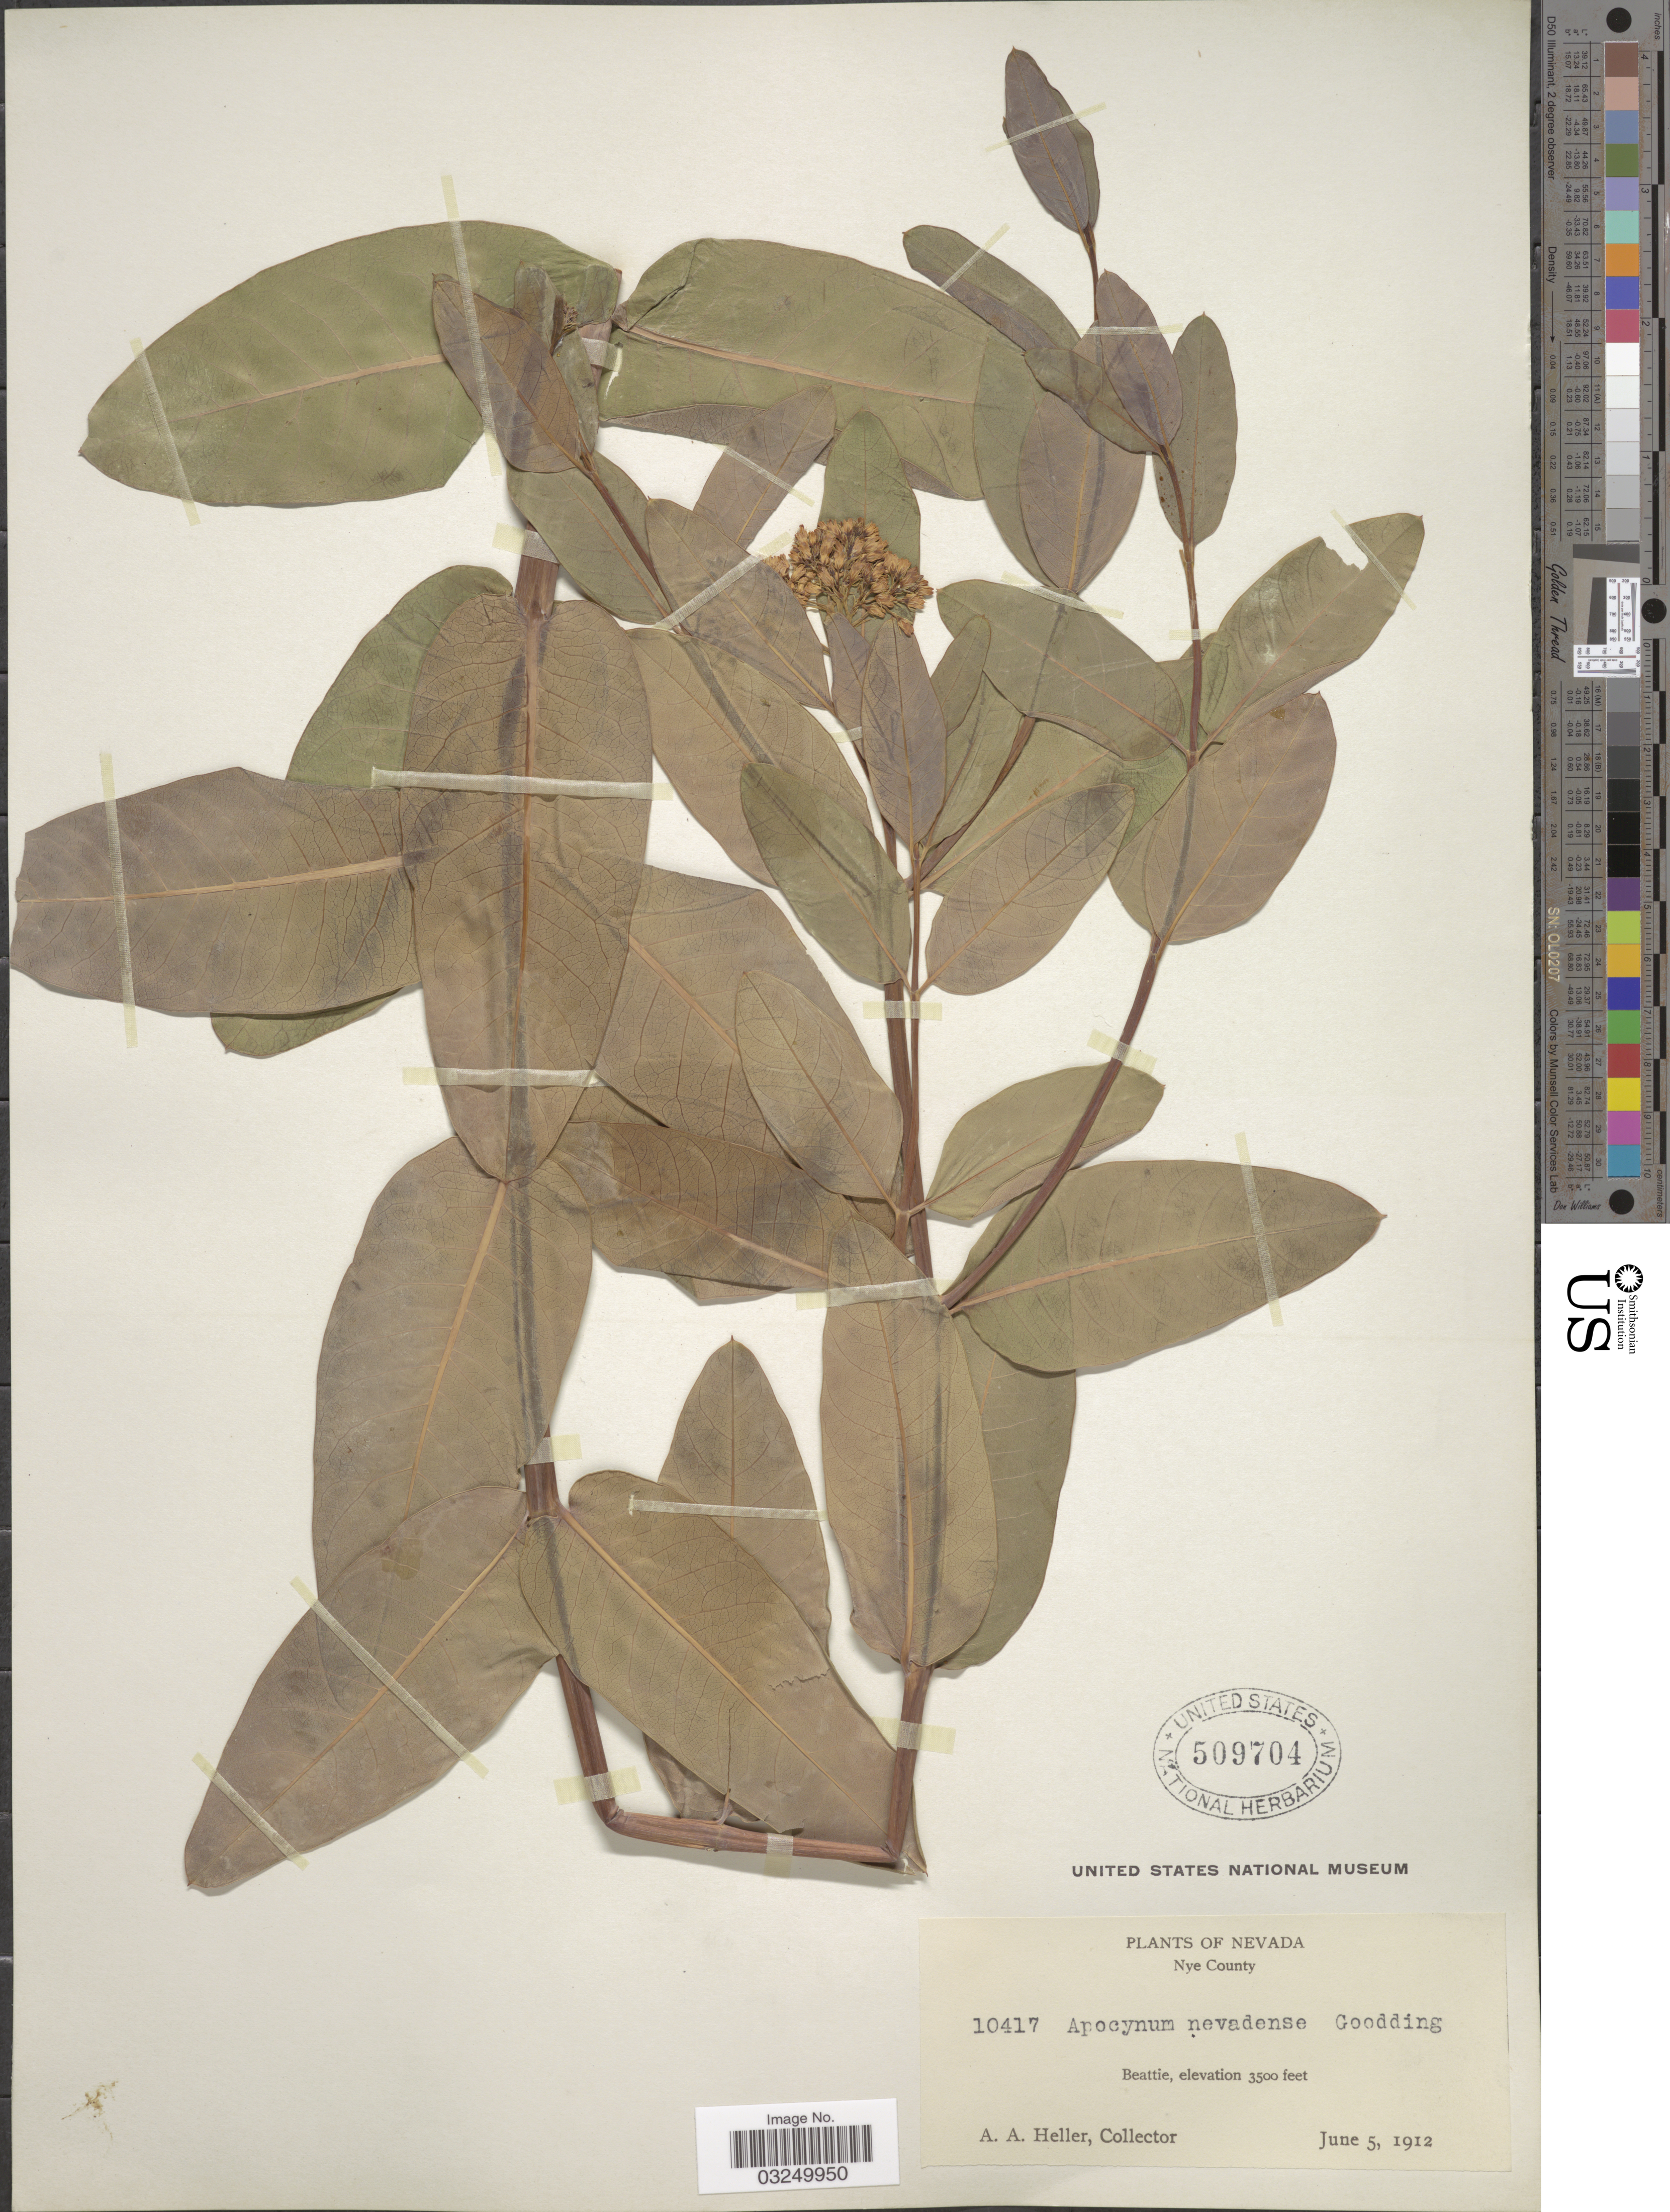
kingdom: Plantae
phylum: Tracheophyta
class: Magnoliopsida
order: Gentianales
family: Apocynaceae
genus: Apocynum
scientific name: Apocynum nevadense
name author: Goodd.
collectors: A. A. Heller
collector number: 10417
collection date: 1912-06-05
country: United States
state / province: Nevada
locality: Nye County. Beattie.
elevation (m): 1067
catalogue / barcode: US 509704